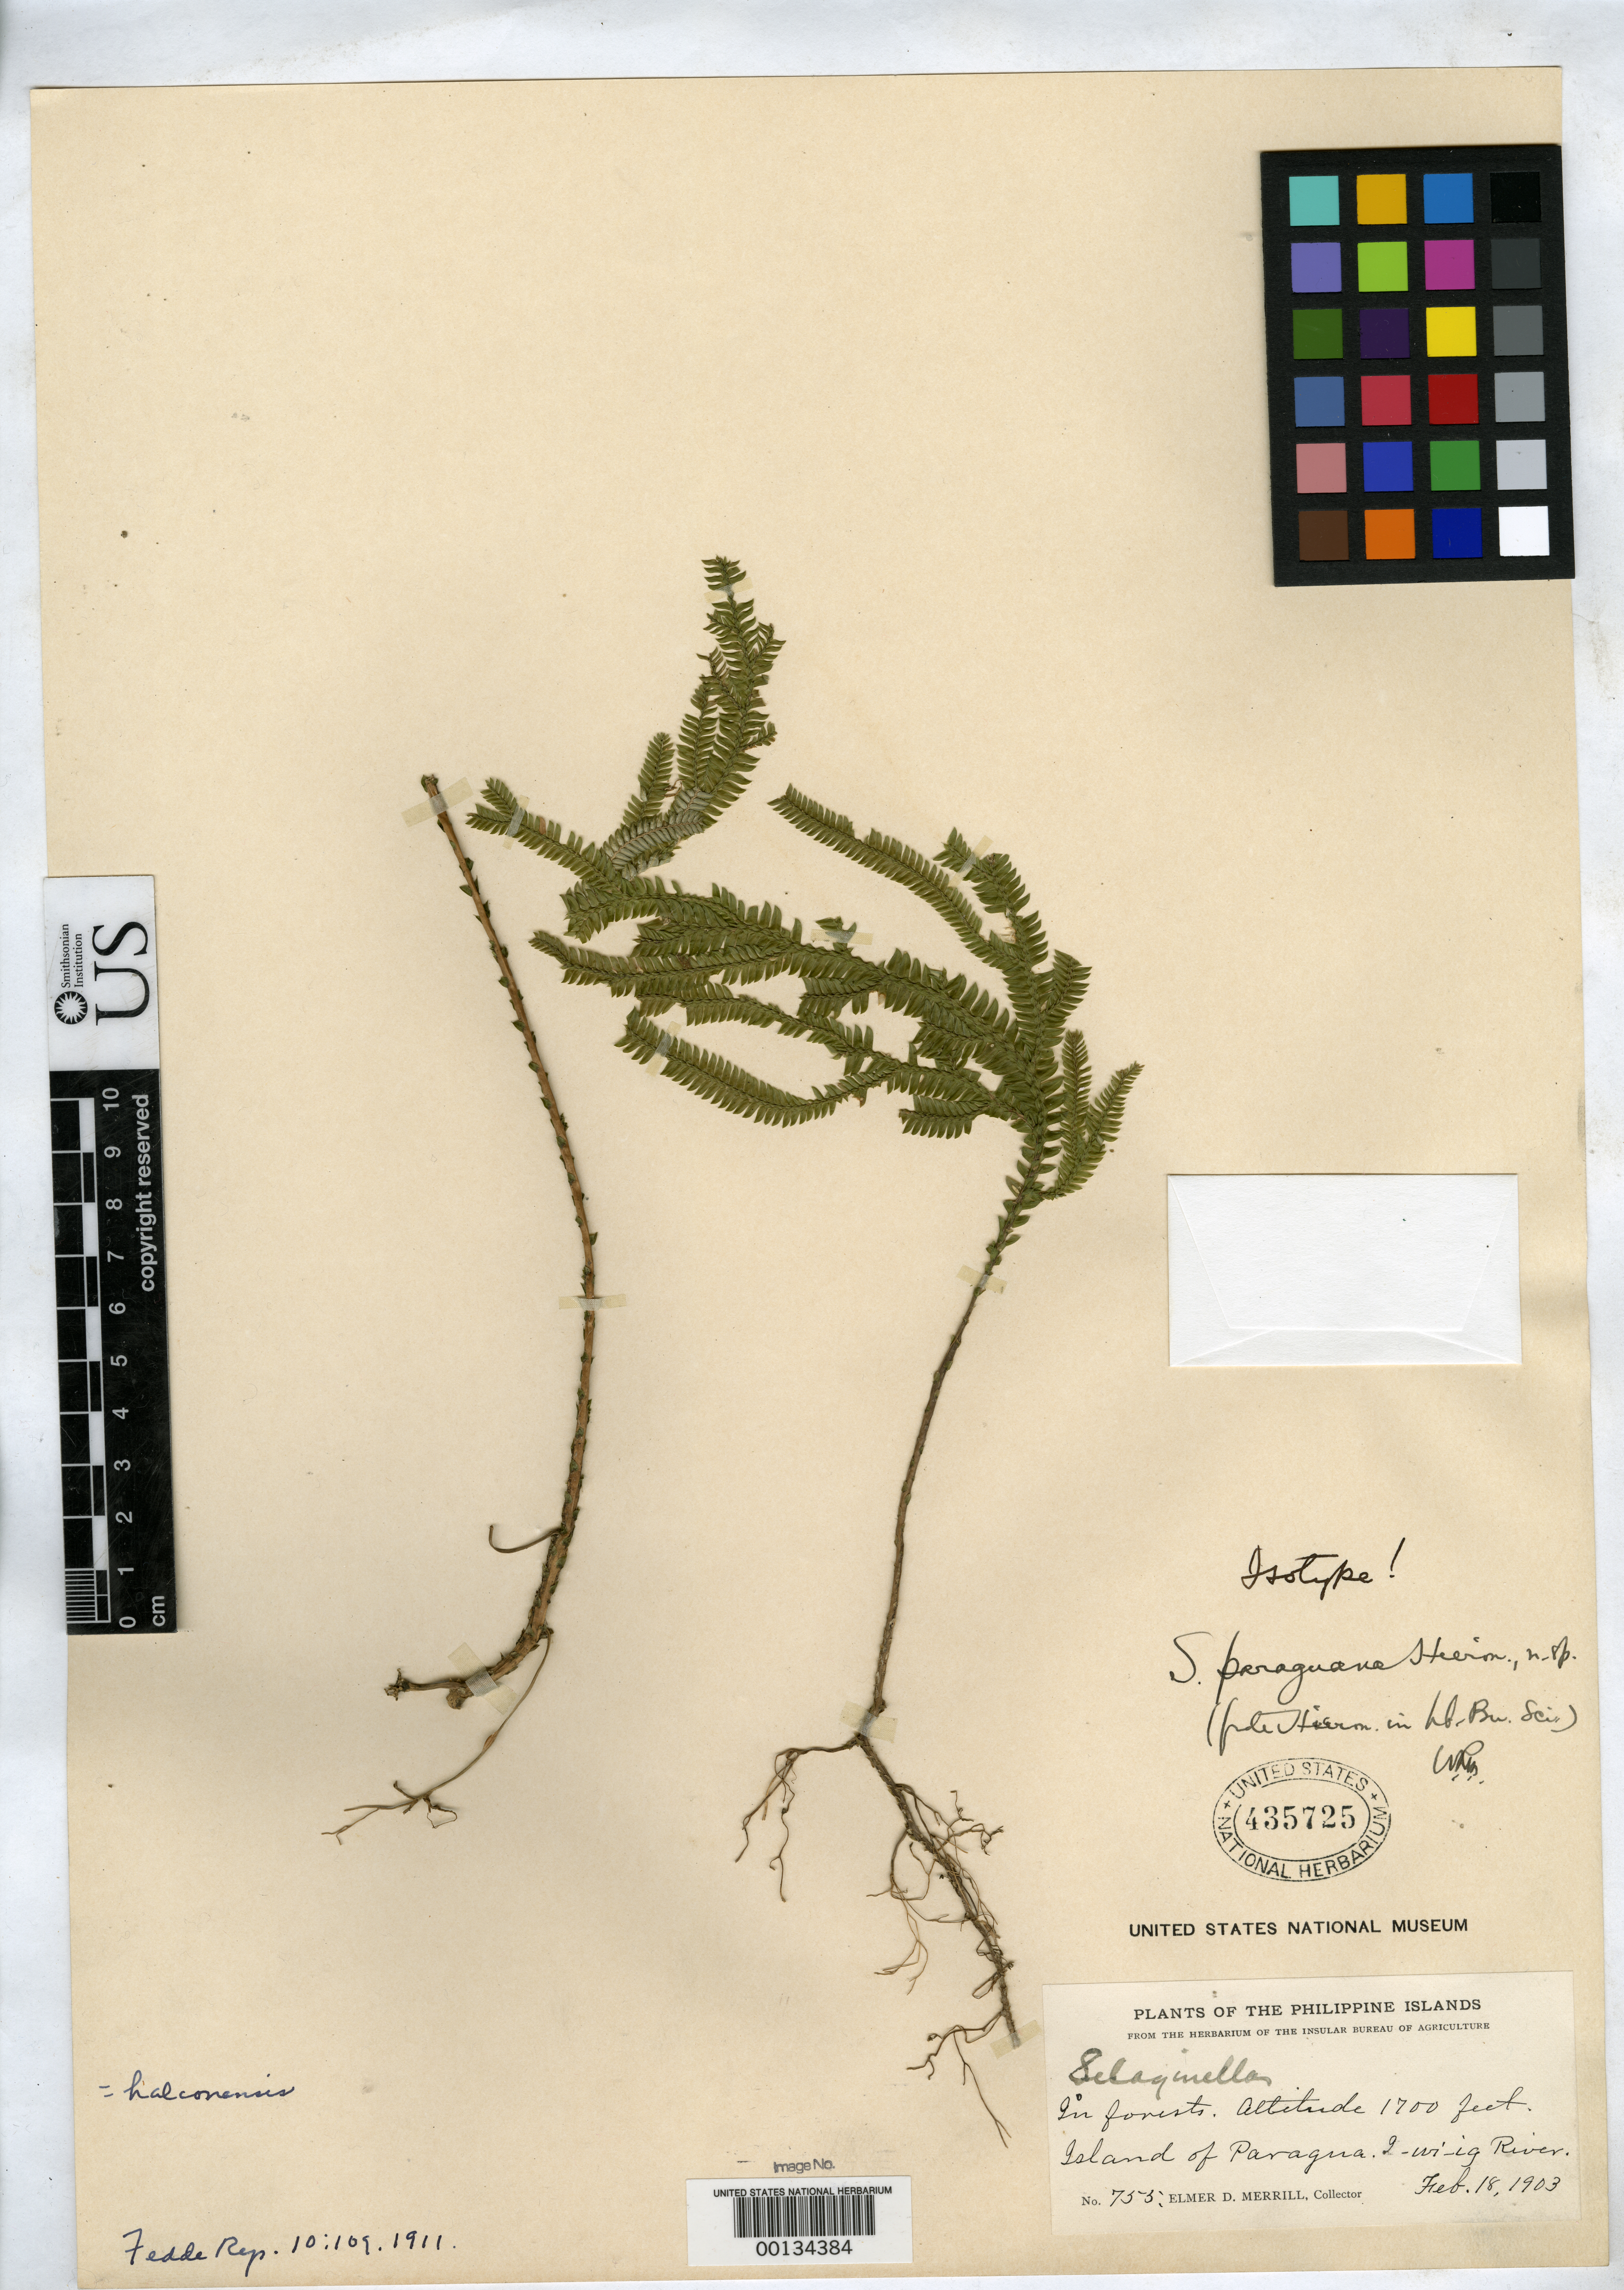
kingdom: Plantae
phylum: Tracheophyta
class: Lycopodiopsida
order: Selaginellales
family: Selaginellaceae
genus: Selaginella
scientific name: Selaginella paraguana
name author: Hieron.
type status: Isotype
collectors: E. D. Merrill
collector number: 755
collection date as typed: Feb 1903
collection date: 1903-02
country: Philippines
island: Palawan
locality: Paragua.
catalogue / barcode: US 435725